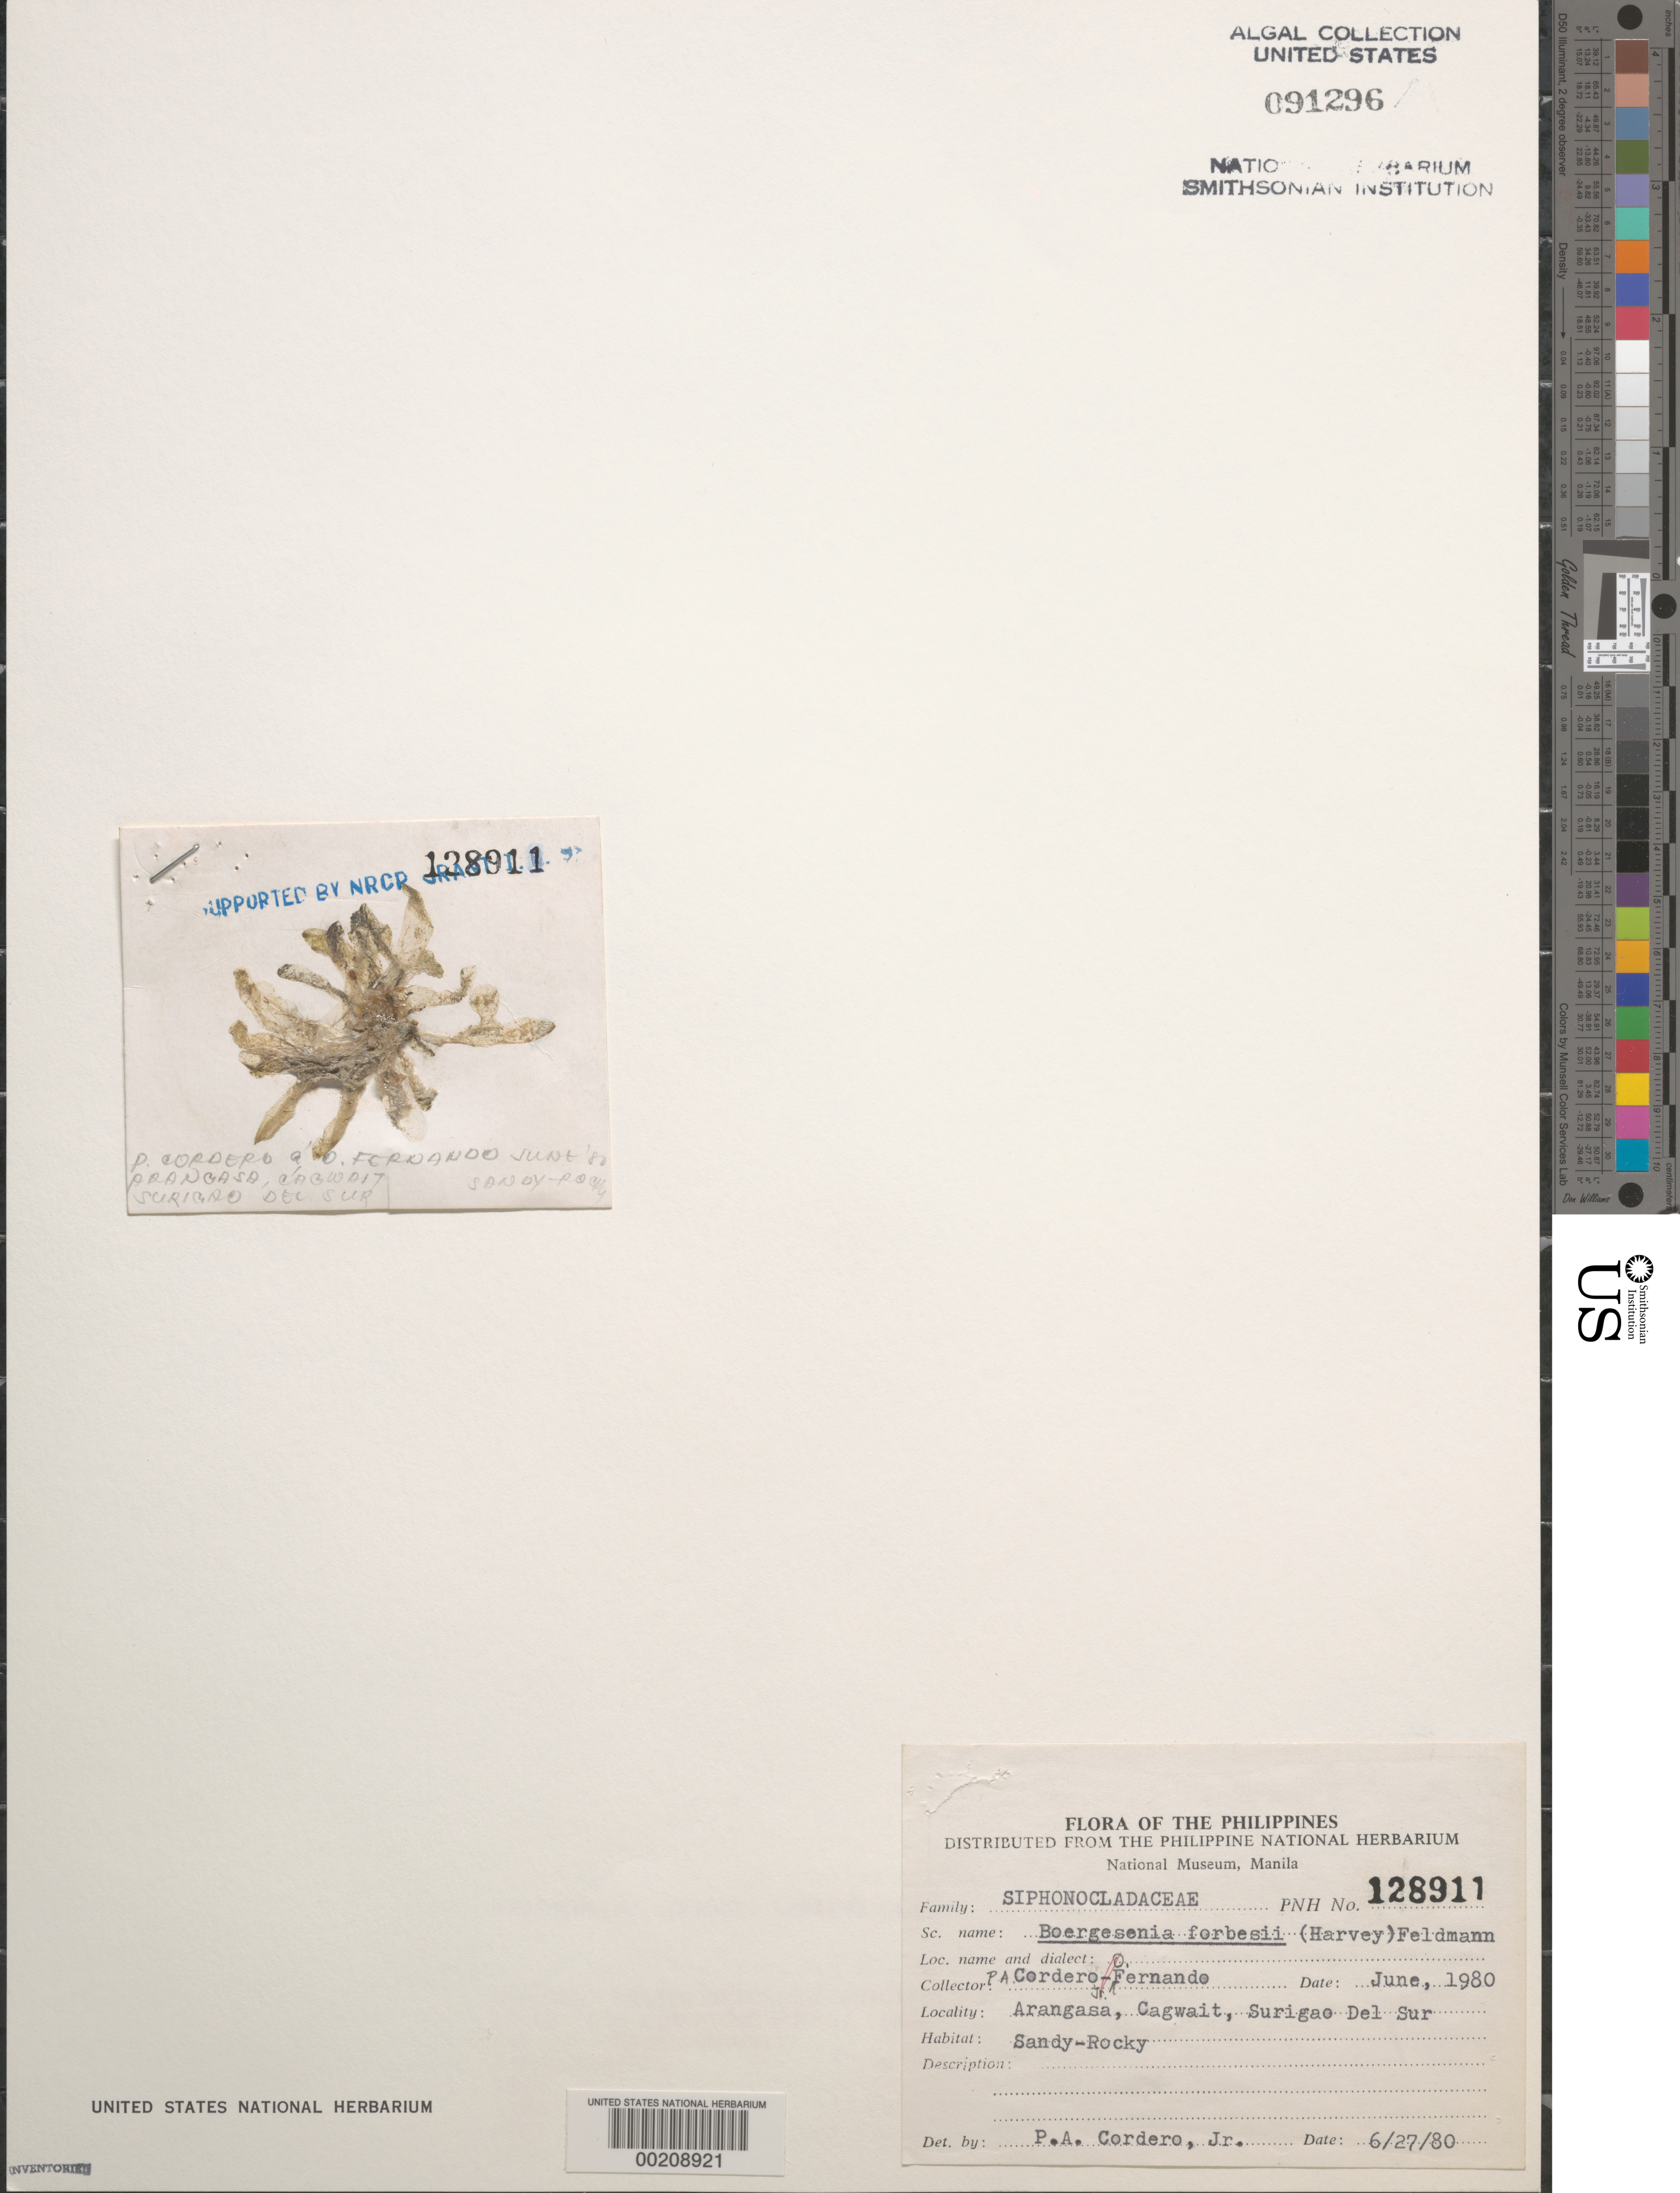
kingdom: Plantae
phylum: Chlorophyta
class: Ulvophyceae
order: Siphonocladales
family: Siphonocladaceae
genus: Boergesenia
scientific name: Boergesenia forbesii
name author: (Feldmann) Harv.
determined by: Cordero, P. A., Jr.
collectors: P. A. Cordero & O. Fernando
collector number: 128911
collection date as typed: Jun 1980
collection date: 1980-06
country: Philippines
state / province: Caraga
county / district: Surigao del Sur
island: Mindanao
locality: Arangasa, Cagwait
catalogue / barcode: US 91296